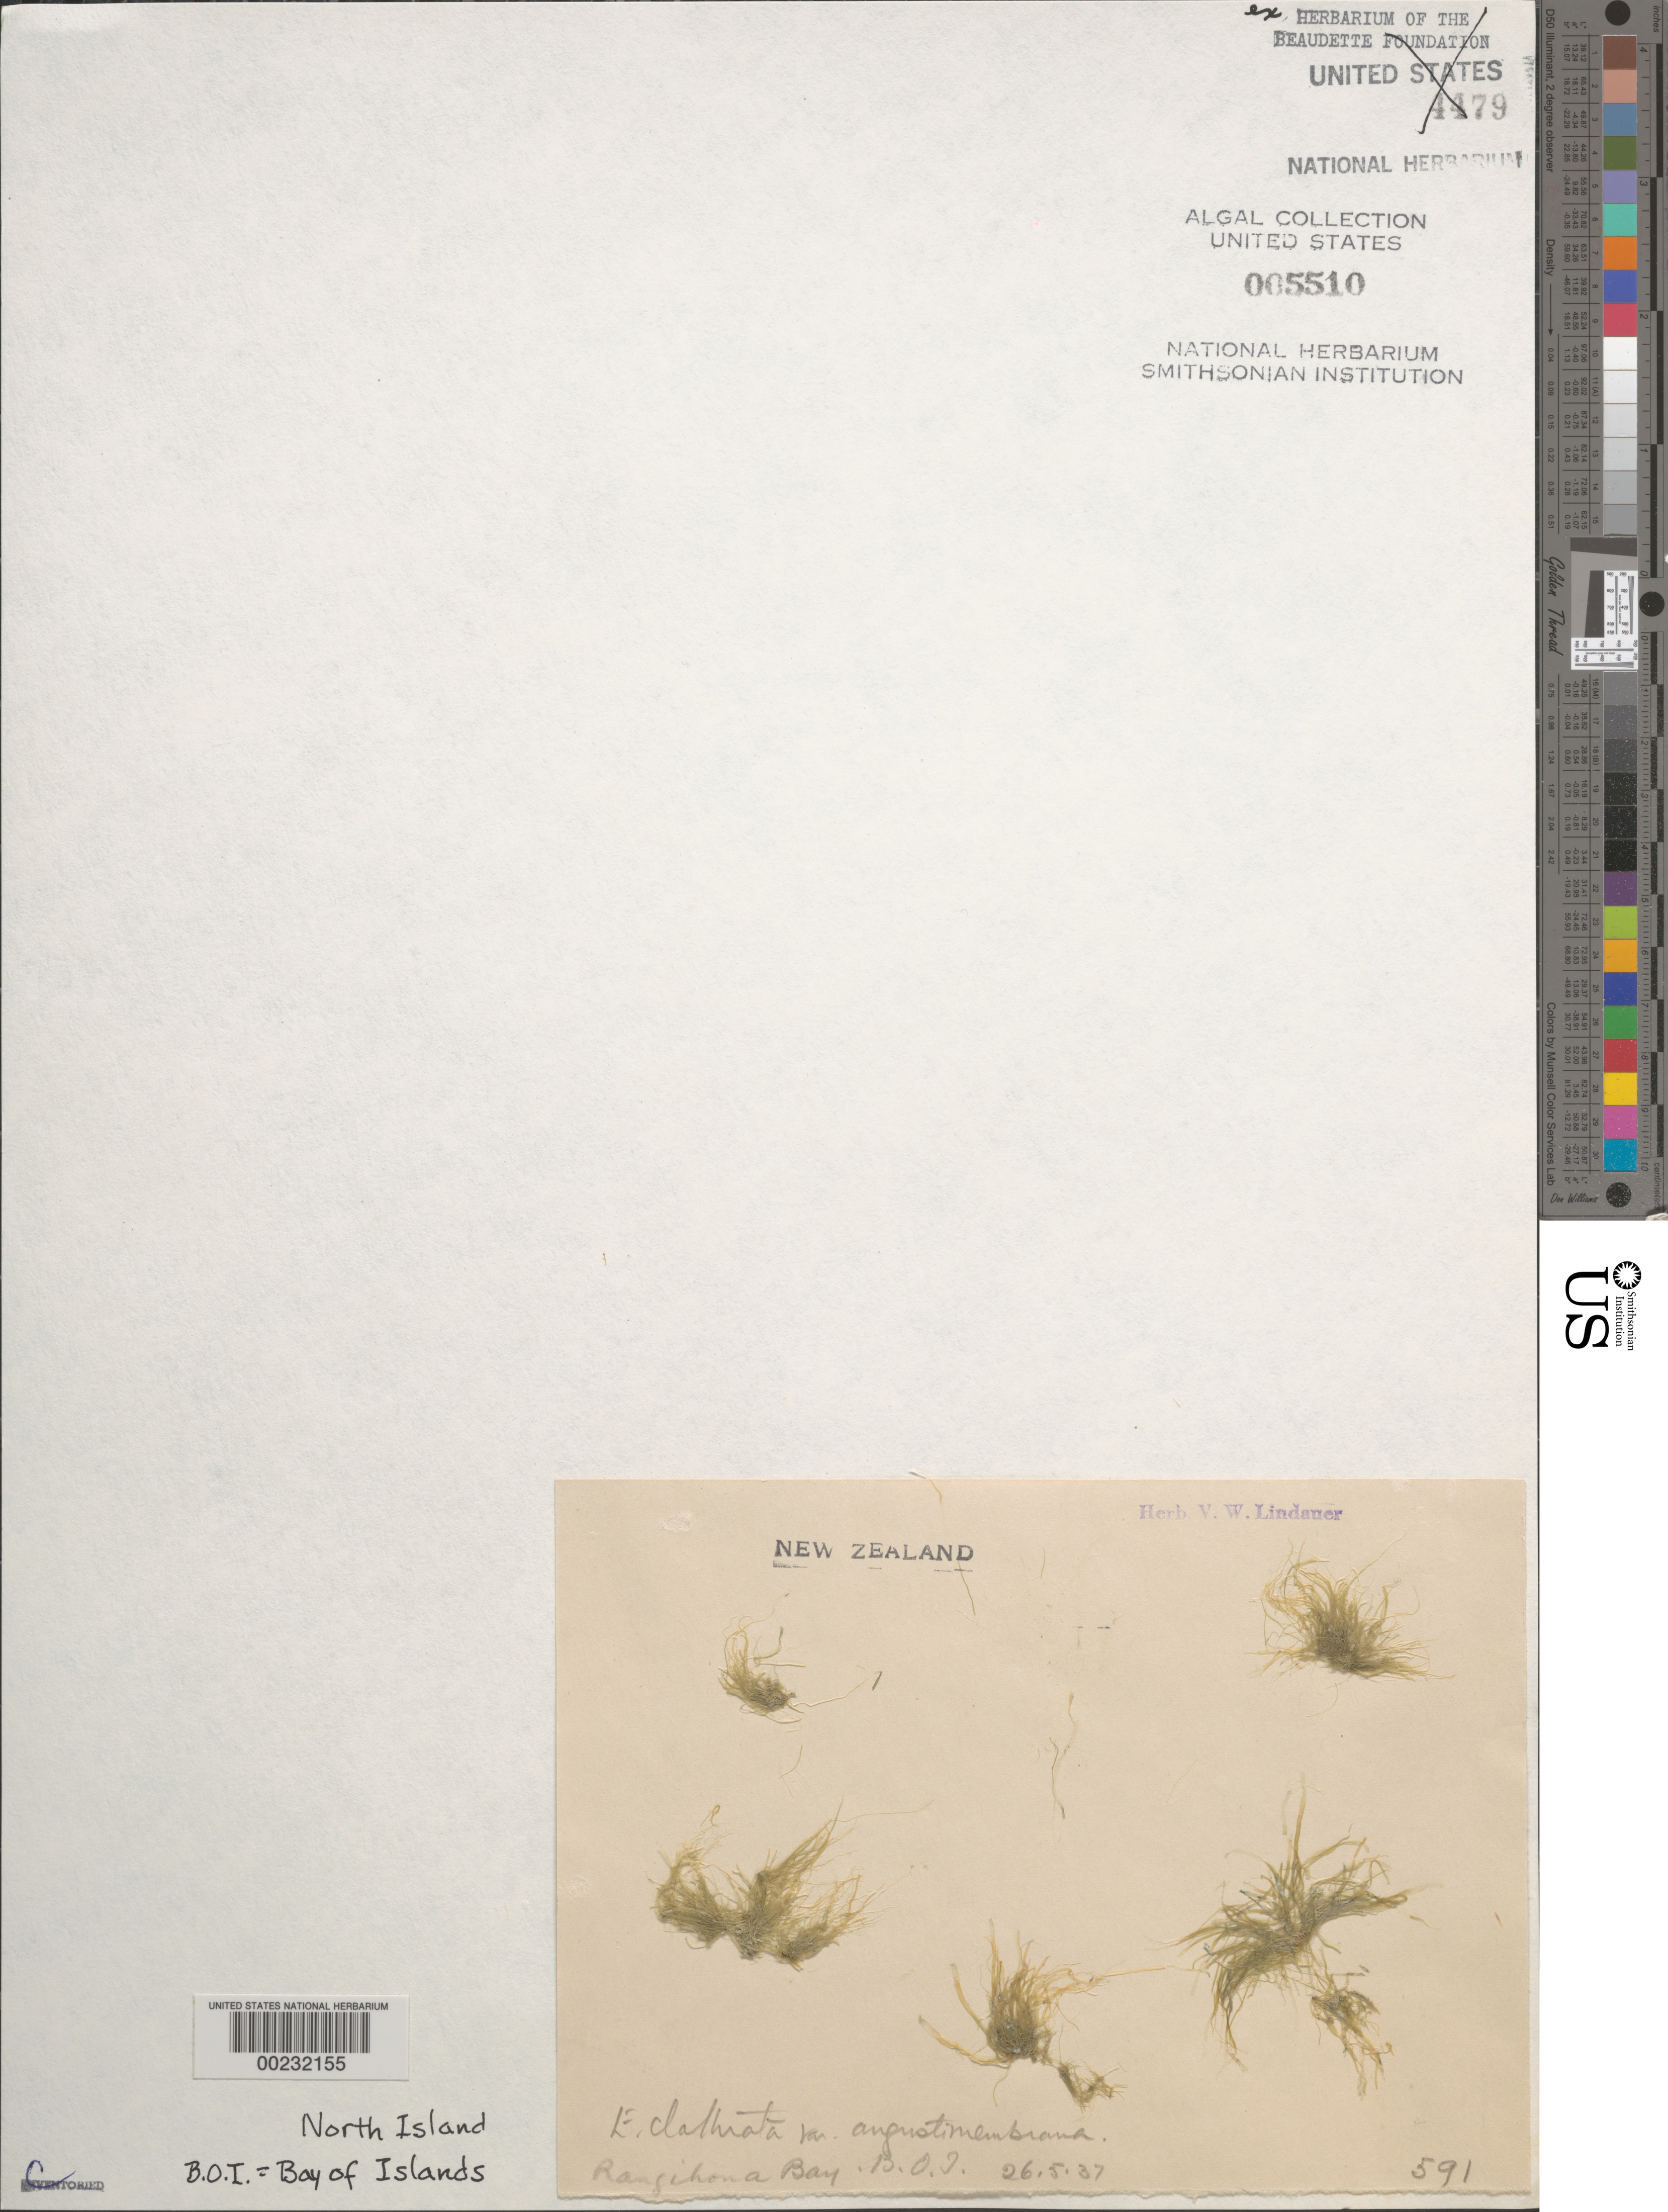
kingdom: Plantae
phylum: Chlorophyta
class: Ulvophyceae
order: Cladophorales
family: Cladophoraceae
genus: Cladophora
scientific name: Cladophora vagabunda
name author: (L.) C. Hoek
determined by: Algae name updating Project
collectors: V. Lindauer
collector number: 591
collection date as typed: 26 May 1937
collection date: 1937-05-26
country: New Zealand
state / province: Northland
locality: Rangihona bay, bay of islands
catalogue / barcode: US 5510